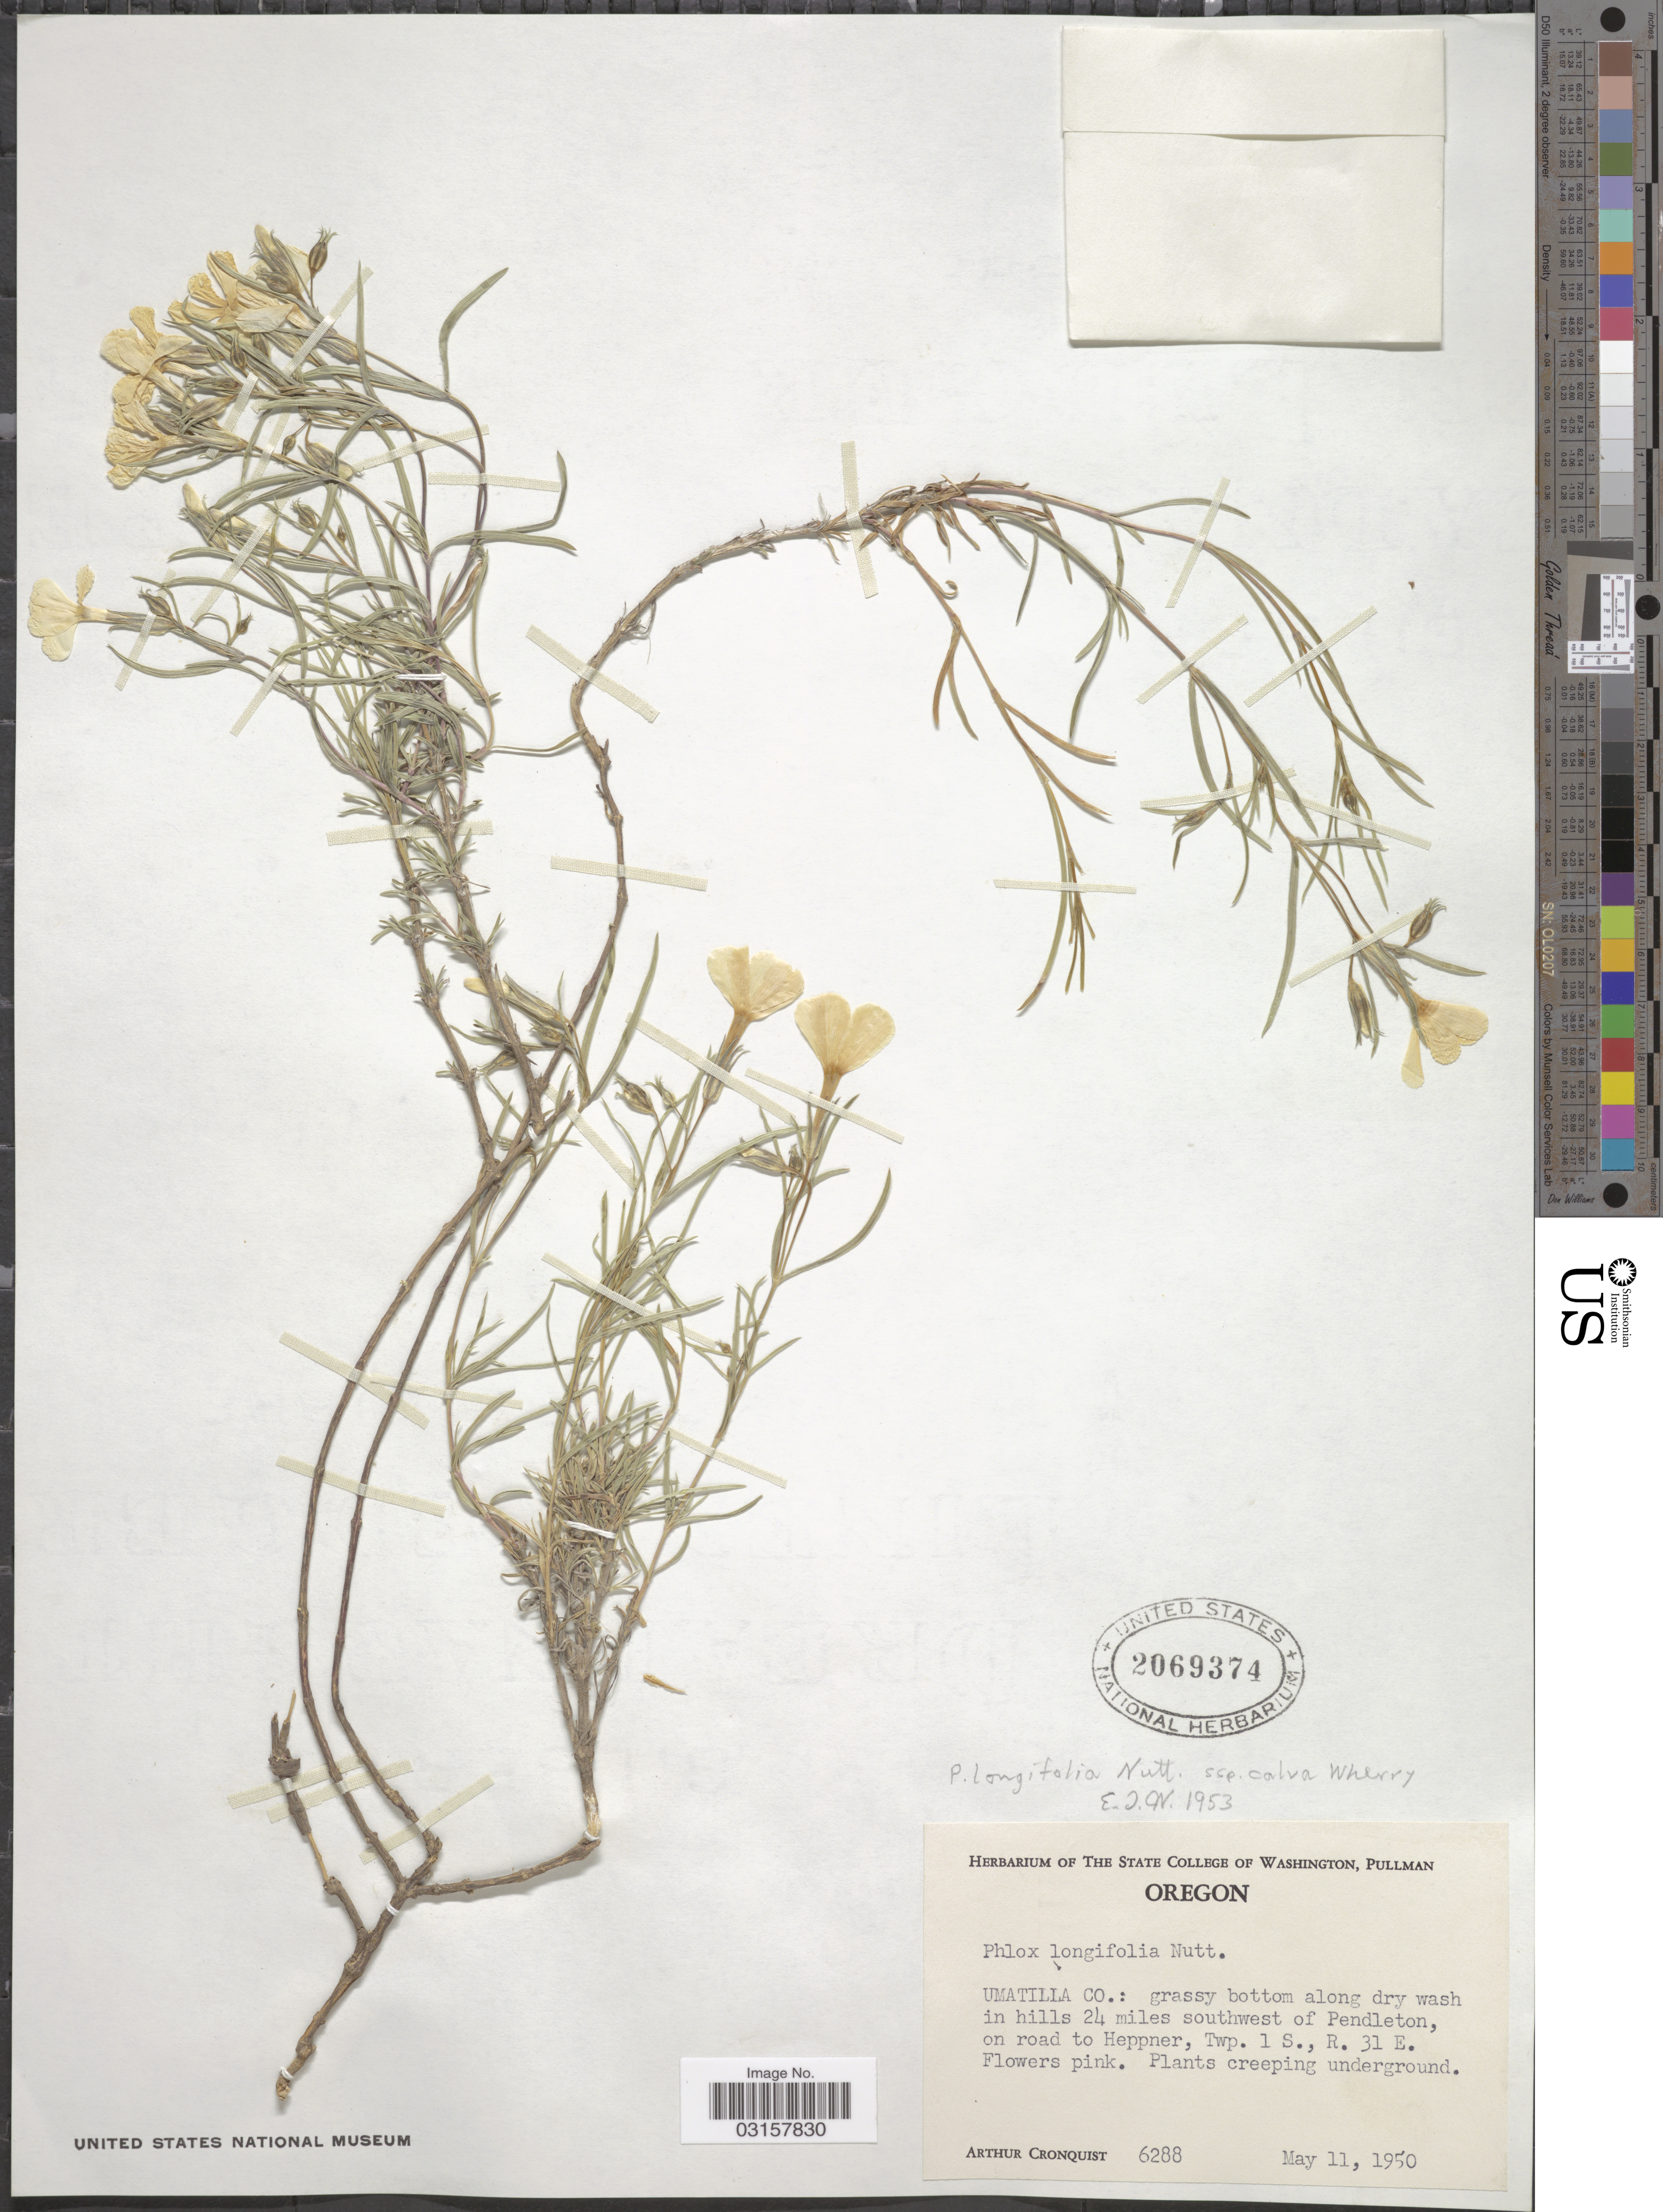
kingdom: Plantae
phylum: Tracheophyta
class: Magnoliopsida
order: Ericales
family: Polemoniaceae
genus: Phlox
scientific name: Phlox longifolia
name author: Nutt.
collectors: A. J. Cronquist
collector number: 6288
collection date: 1950-05-11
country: United States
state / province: Oregon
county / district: Umatilla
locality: Umatilla Co.: grassy bottom along dry wash in hills 24 miles southwest of Pendleton, on road to Heppner, Twp. 1 S., R. 31 E.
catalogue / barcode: US 2069374